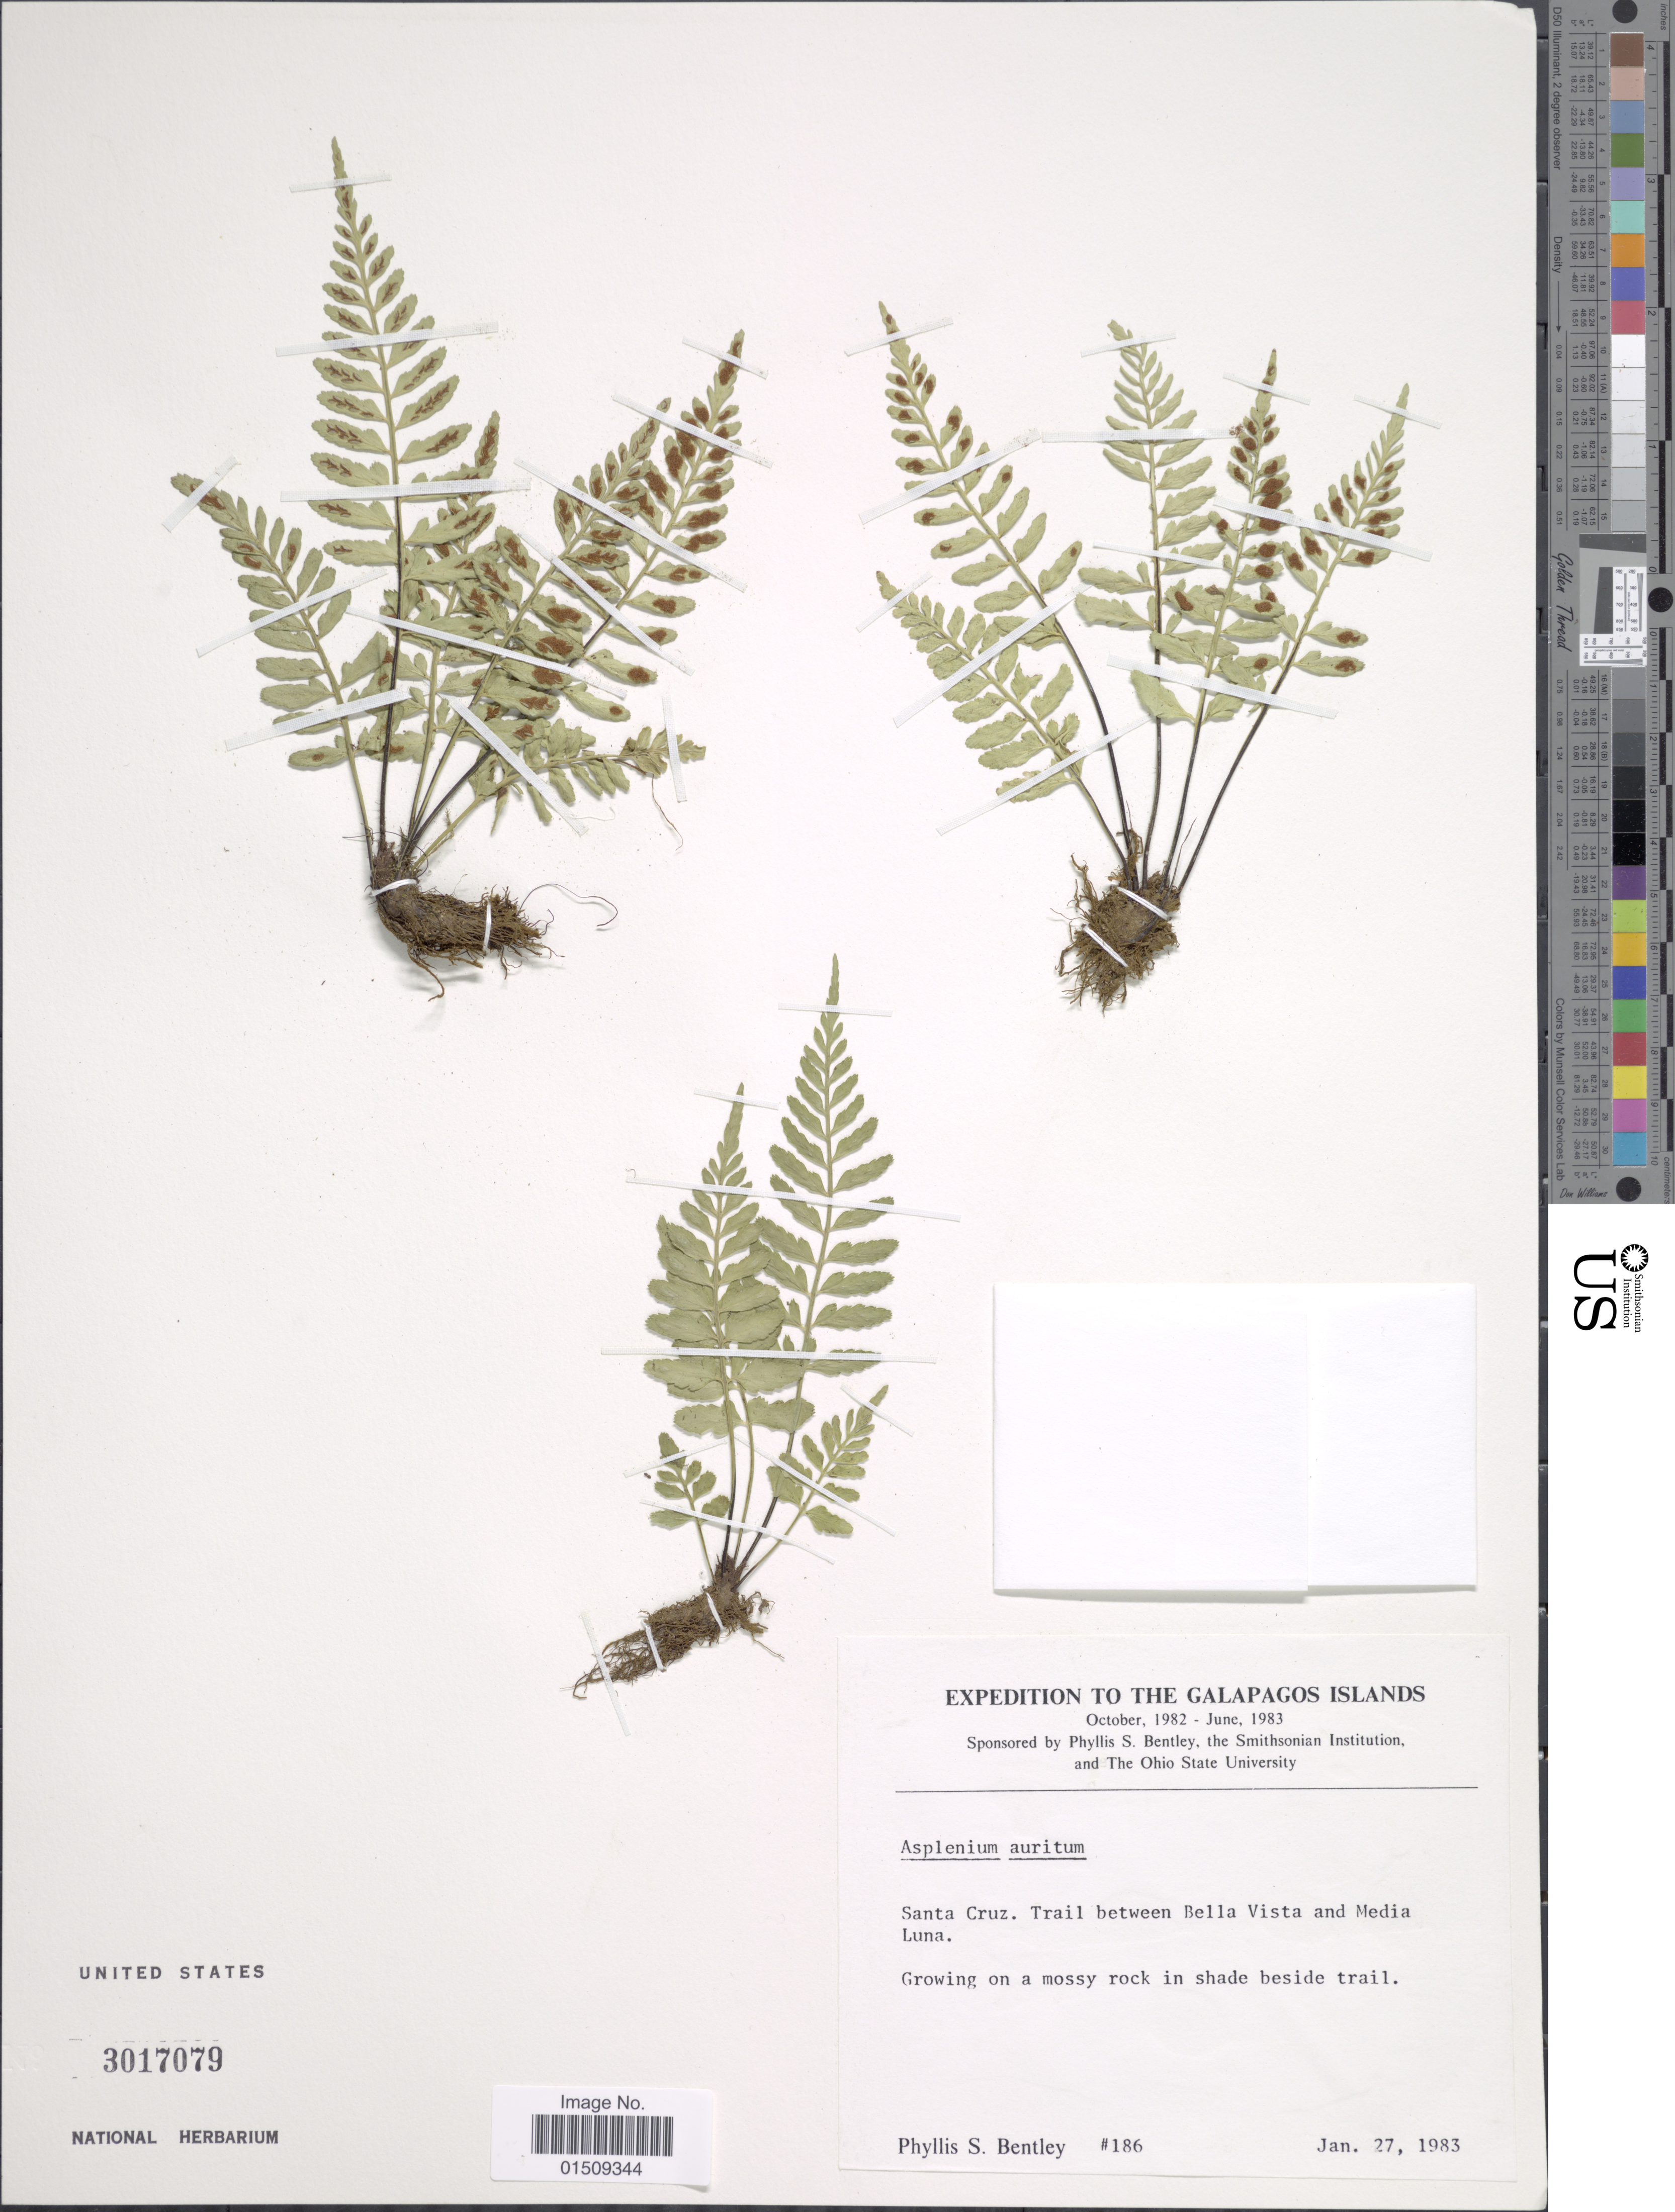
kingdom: Plantae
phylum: Tracheophyta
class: Polypodiopsida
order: Polypodiales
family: Aspleniaceae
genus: Asplenium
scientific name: Asplenium auritum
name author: Sw.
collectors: P. S. Bentley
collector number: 186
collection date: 1983-01-27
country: Ecuador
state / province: Colón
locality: The Galapagos Islands, Santa Cruz. Trail between Bella Vista and Media Luna.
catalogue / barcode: US 3017079